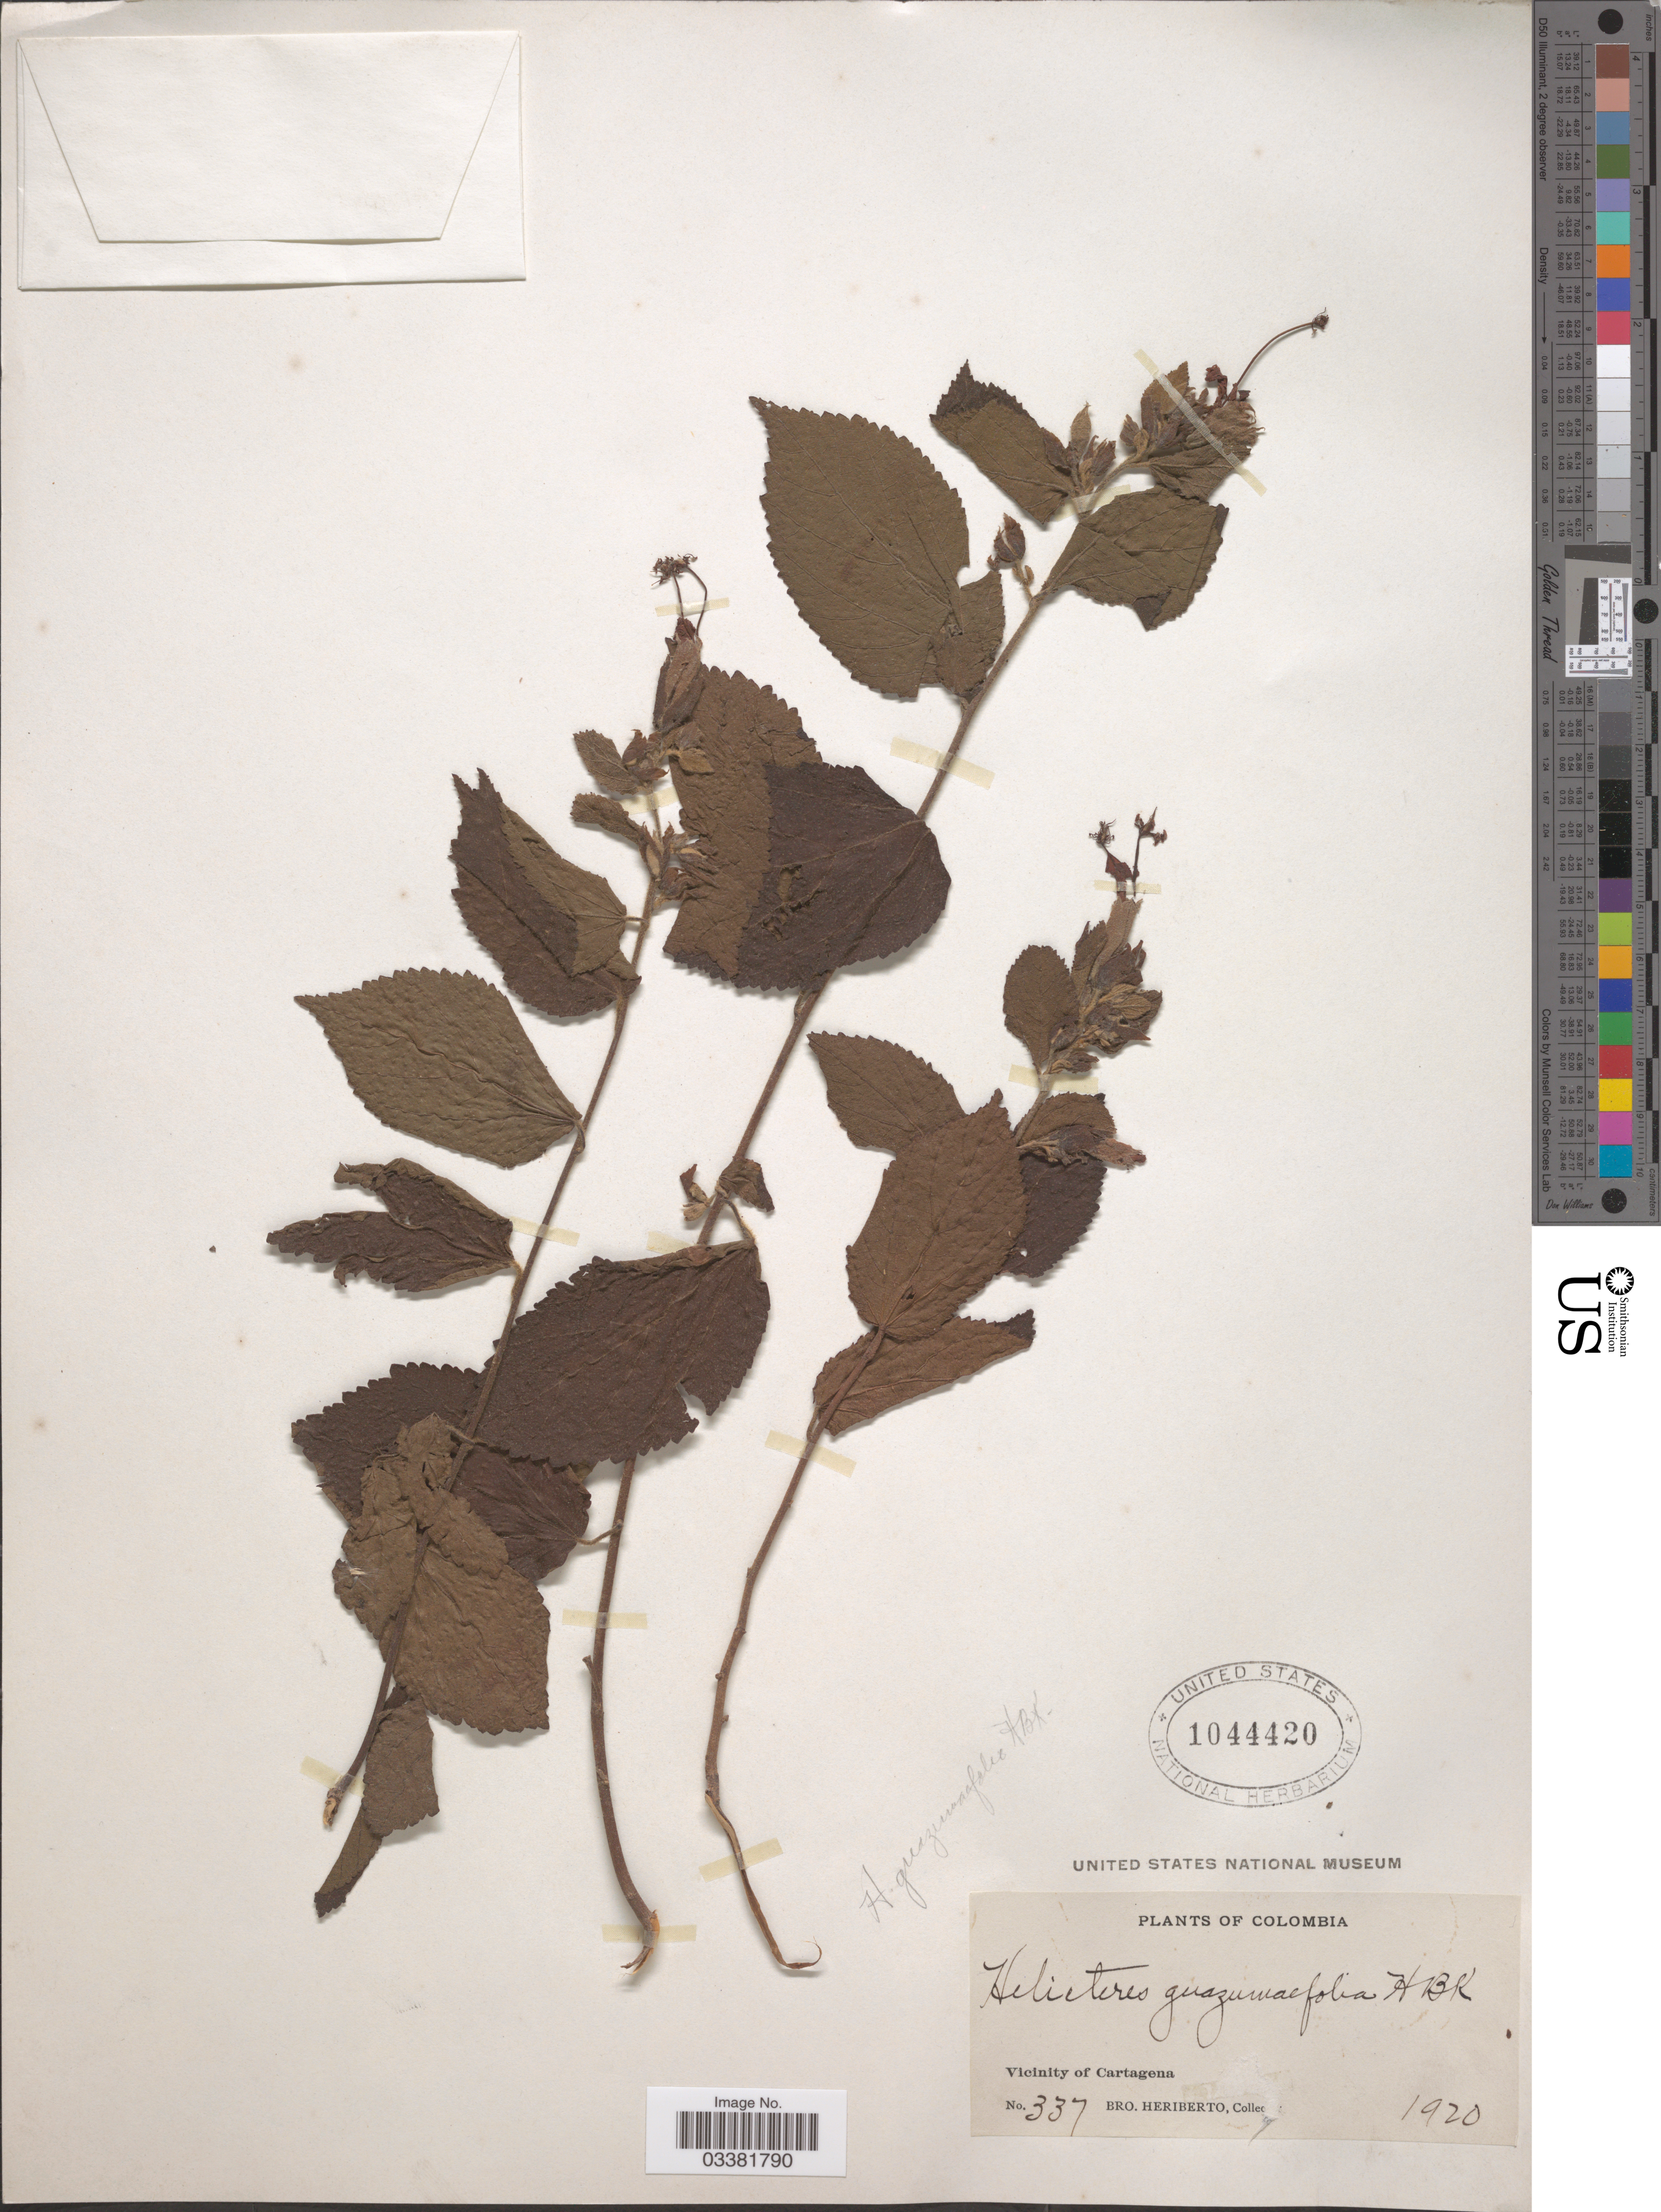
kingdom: Plantae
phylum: Tracheophyta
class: Magnoliopsida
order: Malvales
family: Malvaceae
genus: Helicteres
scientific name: Helicteres guazumifolia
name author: Kunth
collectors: B. Heriberto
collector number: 337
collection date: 1920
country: Colombia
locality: Vicinity of Cartagena.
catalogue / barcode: US 1044420